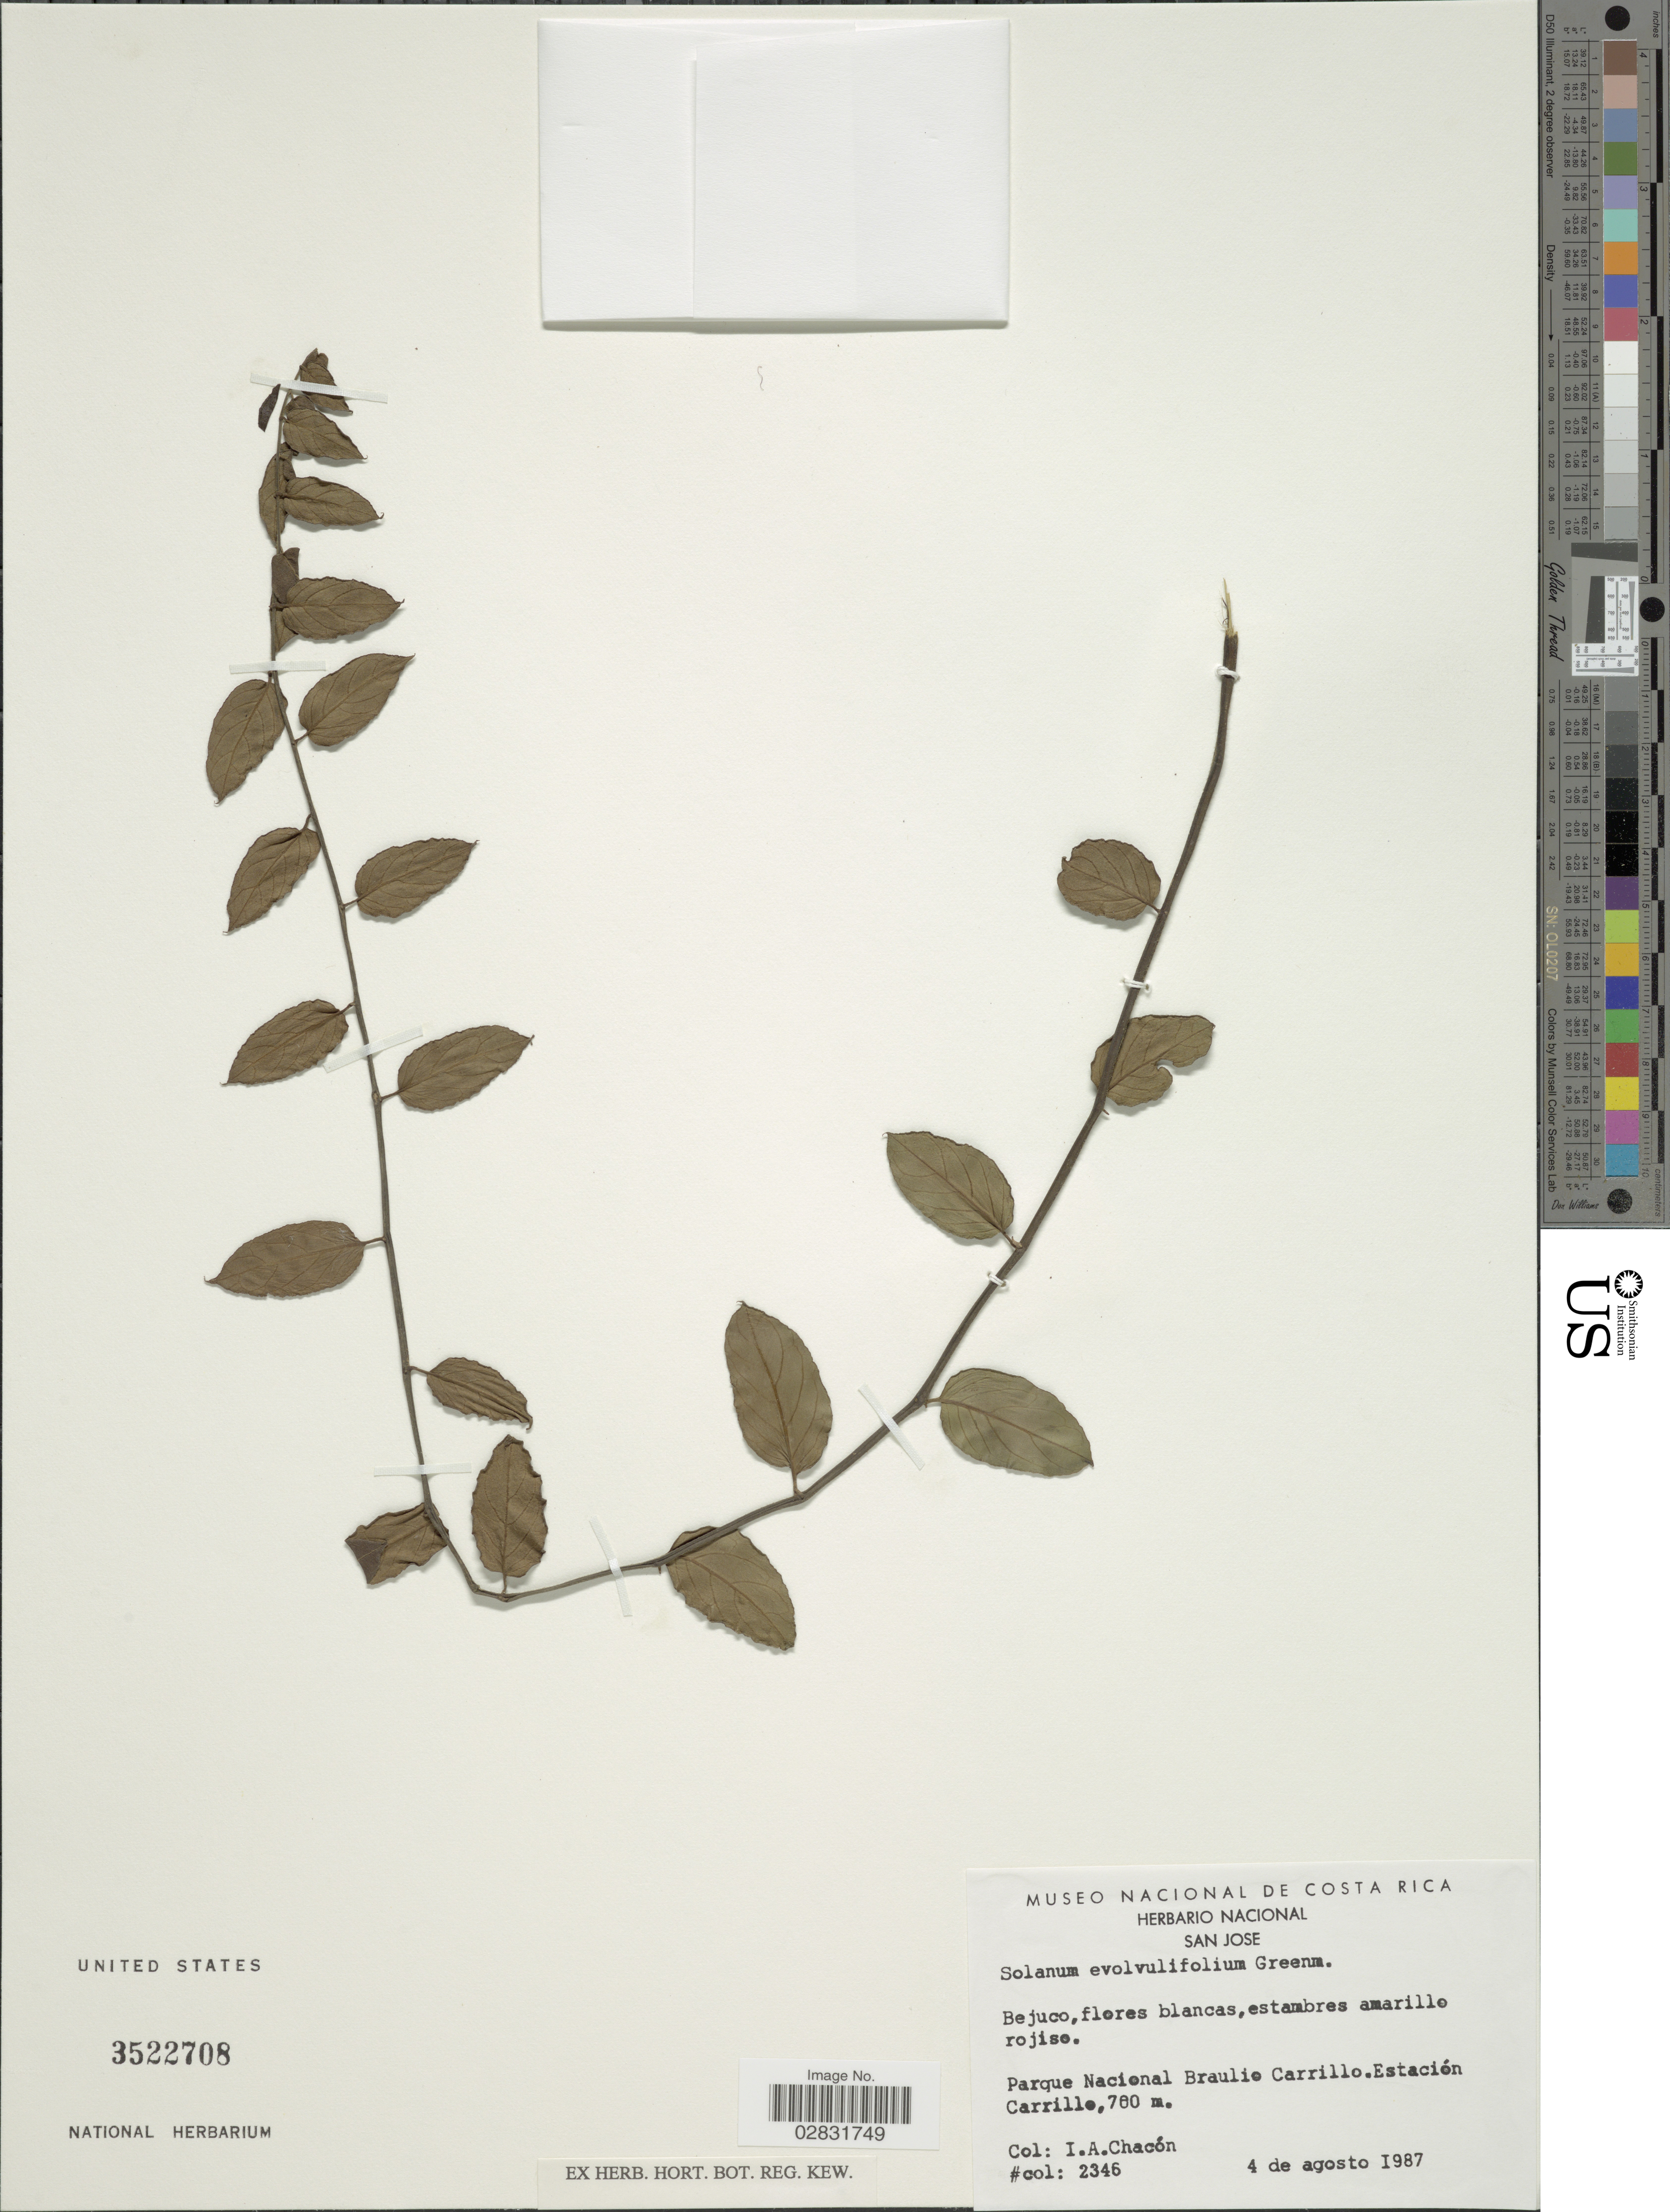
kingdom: Plantae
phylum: Tracheophyta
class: Magnoliopsida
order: Solanales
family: Solanaceae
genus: Solanum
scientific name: Solanum evolvulifolium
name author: Greenm. ex Donn. Sm.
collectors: I. Chacón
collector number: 2346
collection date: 1987-08-04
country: Costa Rica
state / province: San José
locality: Parque Nacional Braulio Carrillo. Estación Carrillo.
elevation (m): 700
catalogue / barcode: US 3522708